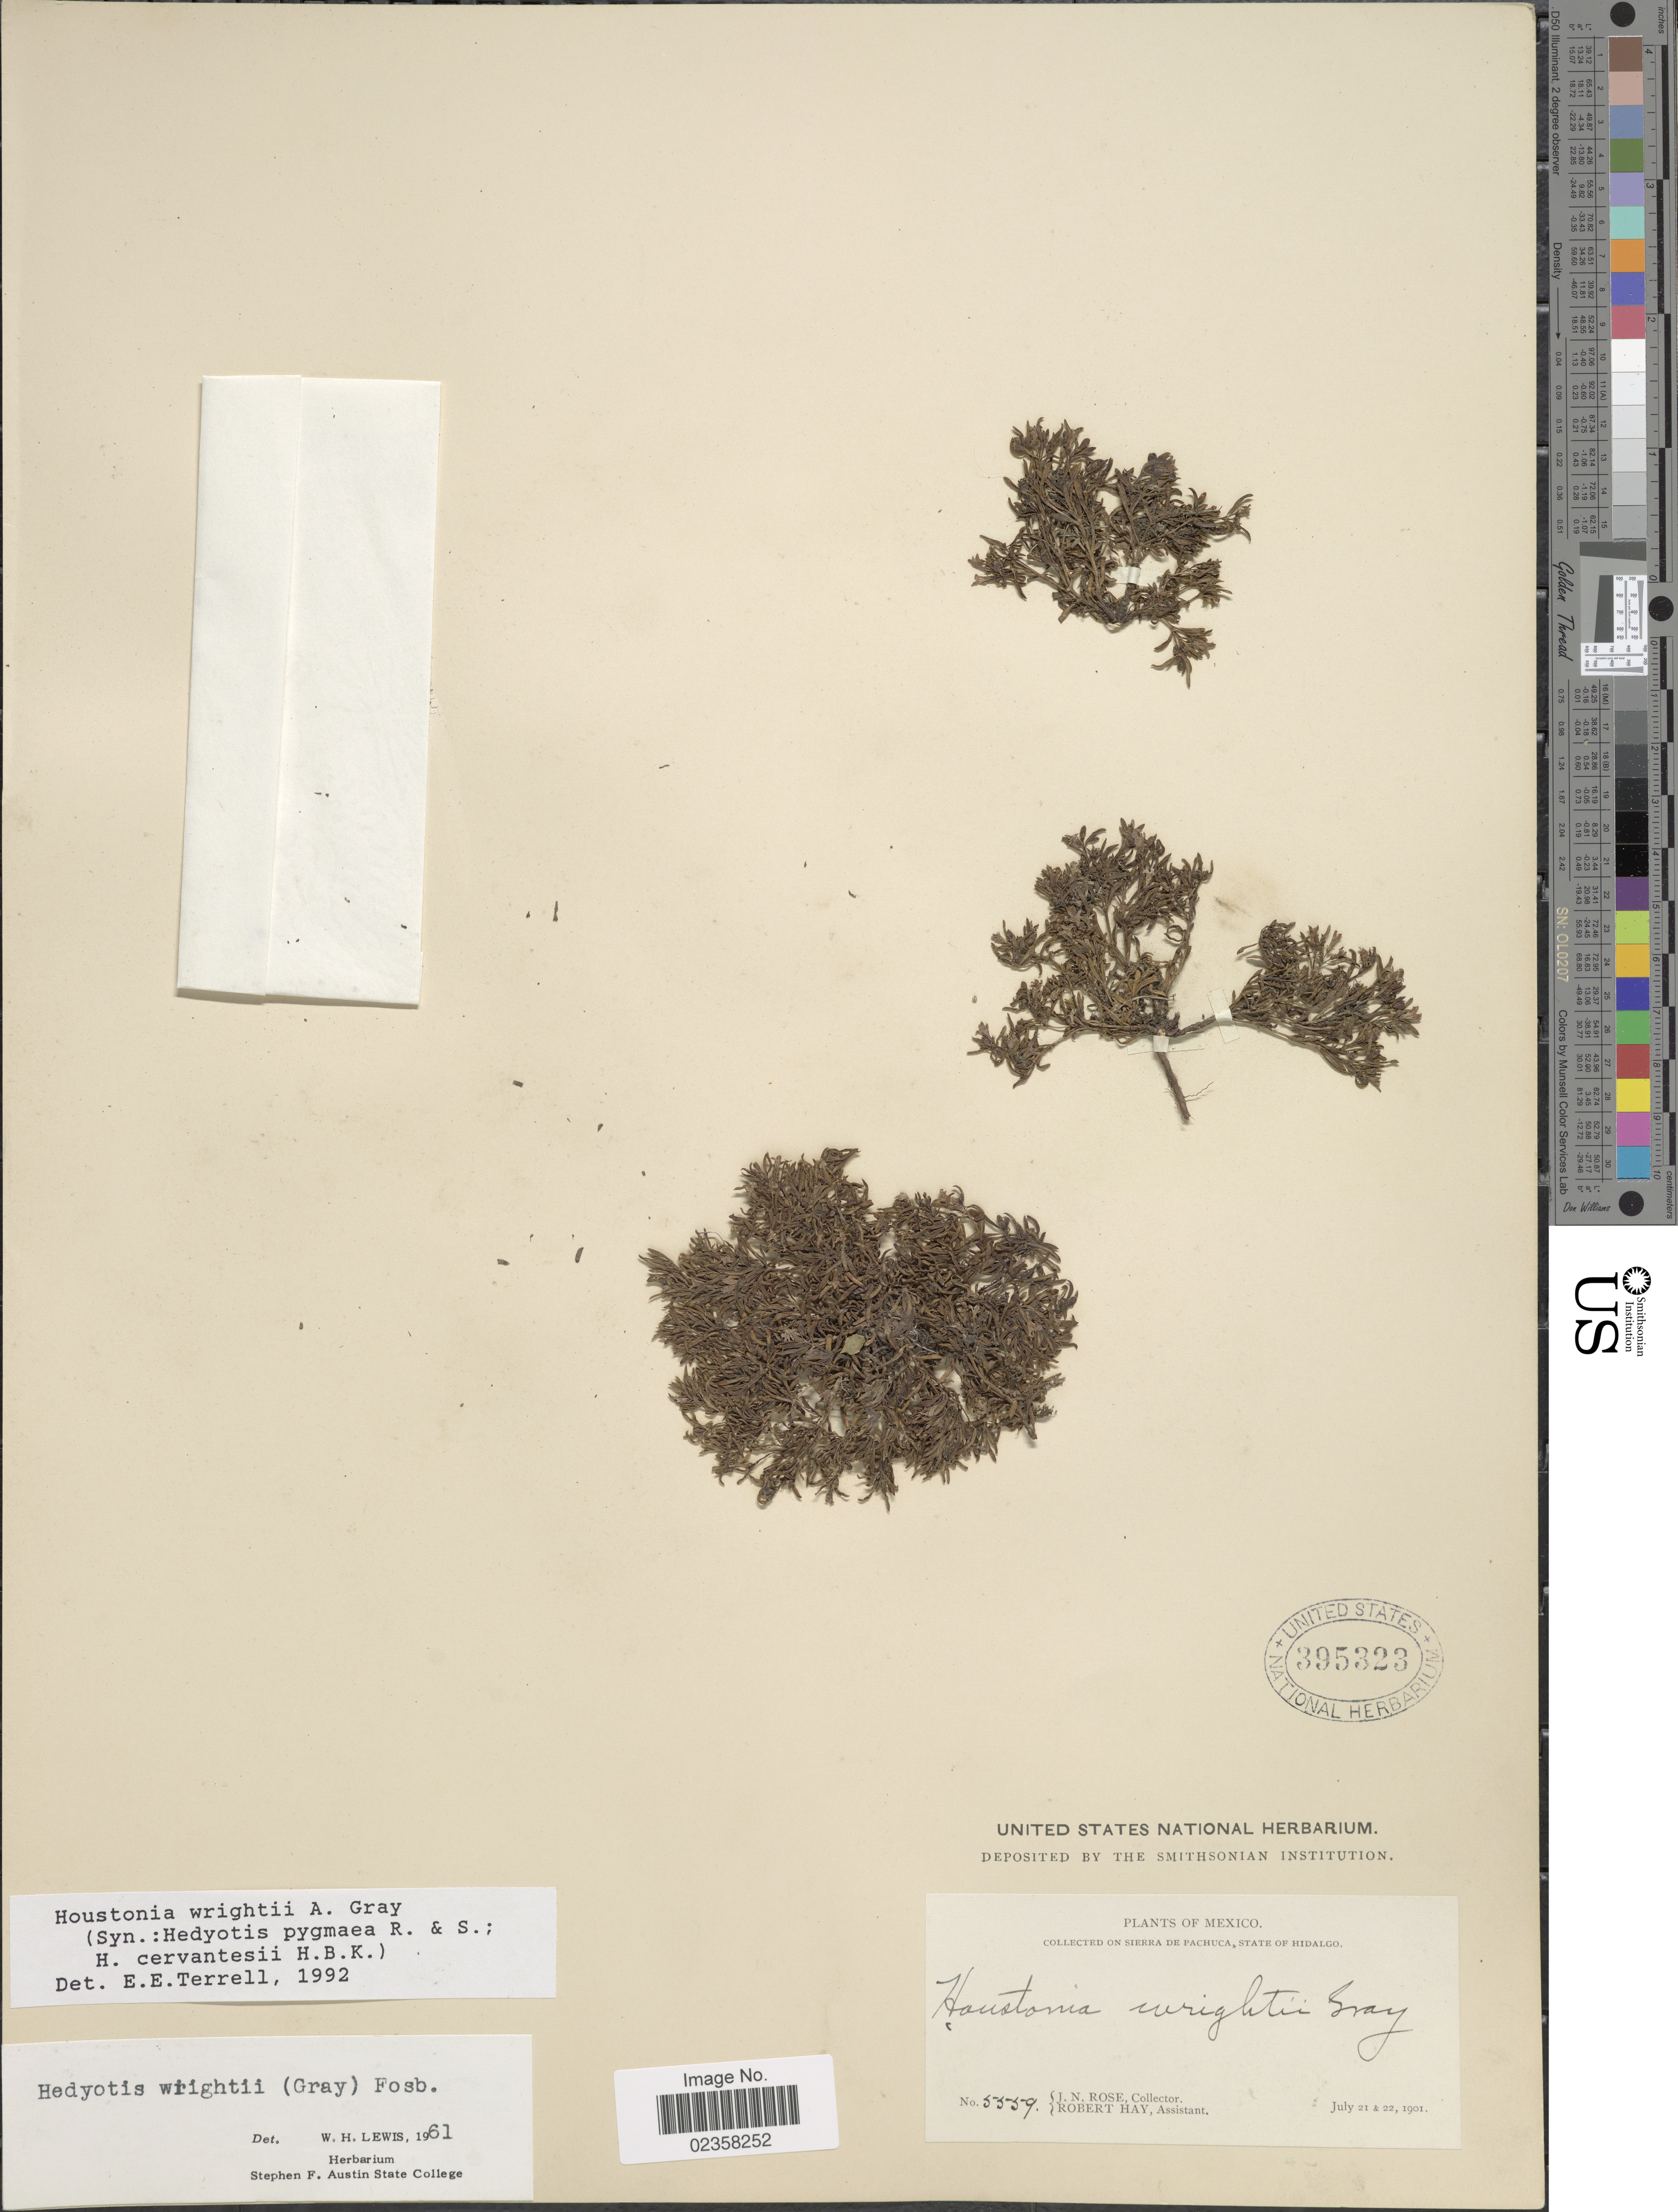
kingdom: Plantae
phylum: Tracheophyta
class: Magnoliopsida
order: Gentianales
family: Rubiaceae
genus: Houstonia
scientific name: Houstonia wrightii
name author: (A. Gray) A. Gray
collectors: J. N. Rose & R. H. Hay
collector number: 5559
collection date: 1901-07-21/1901-07-22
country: Mexico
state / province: Hidalgo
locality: On Sierra de Pachuca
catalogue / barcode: US 395323